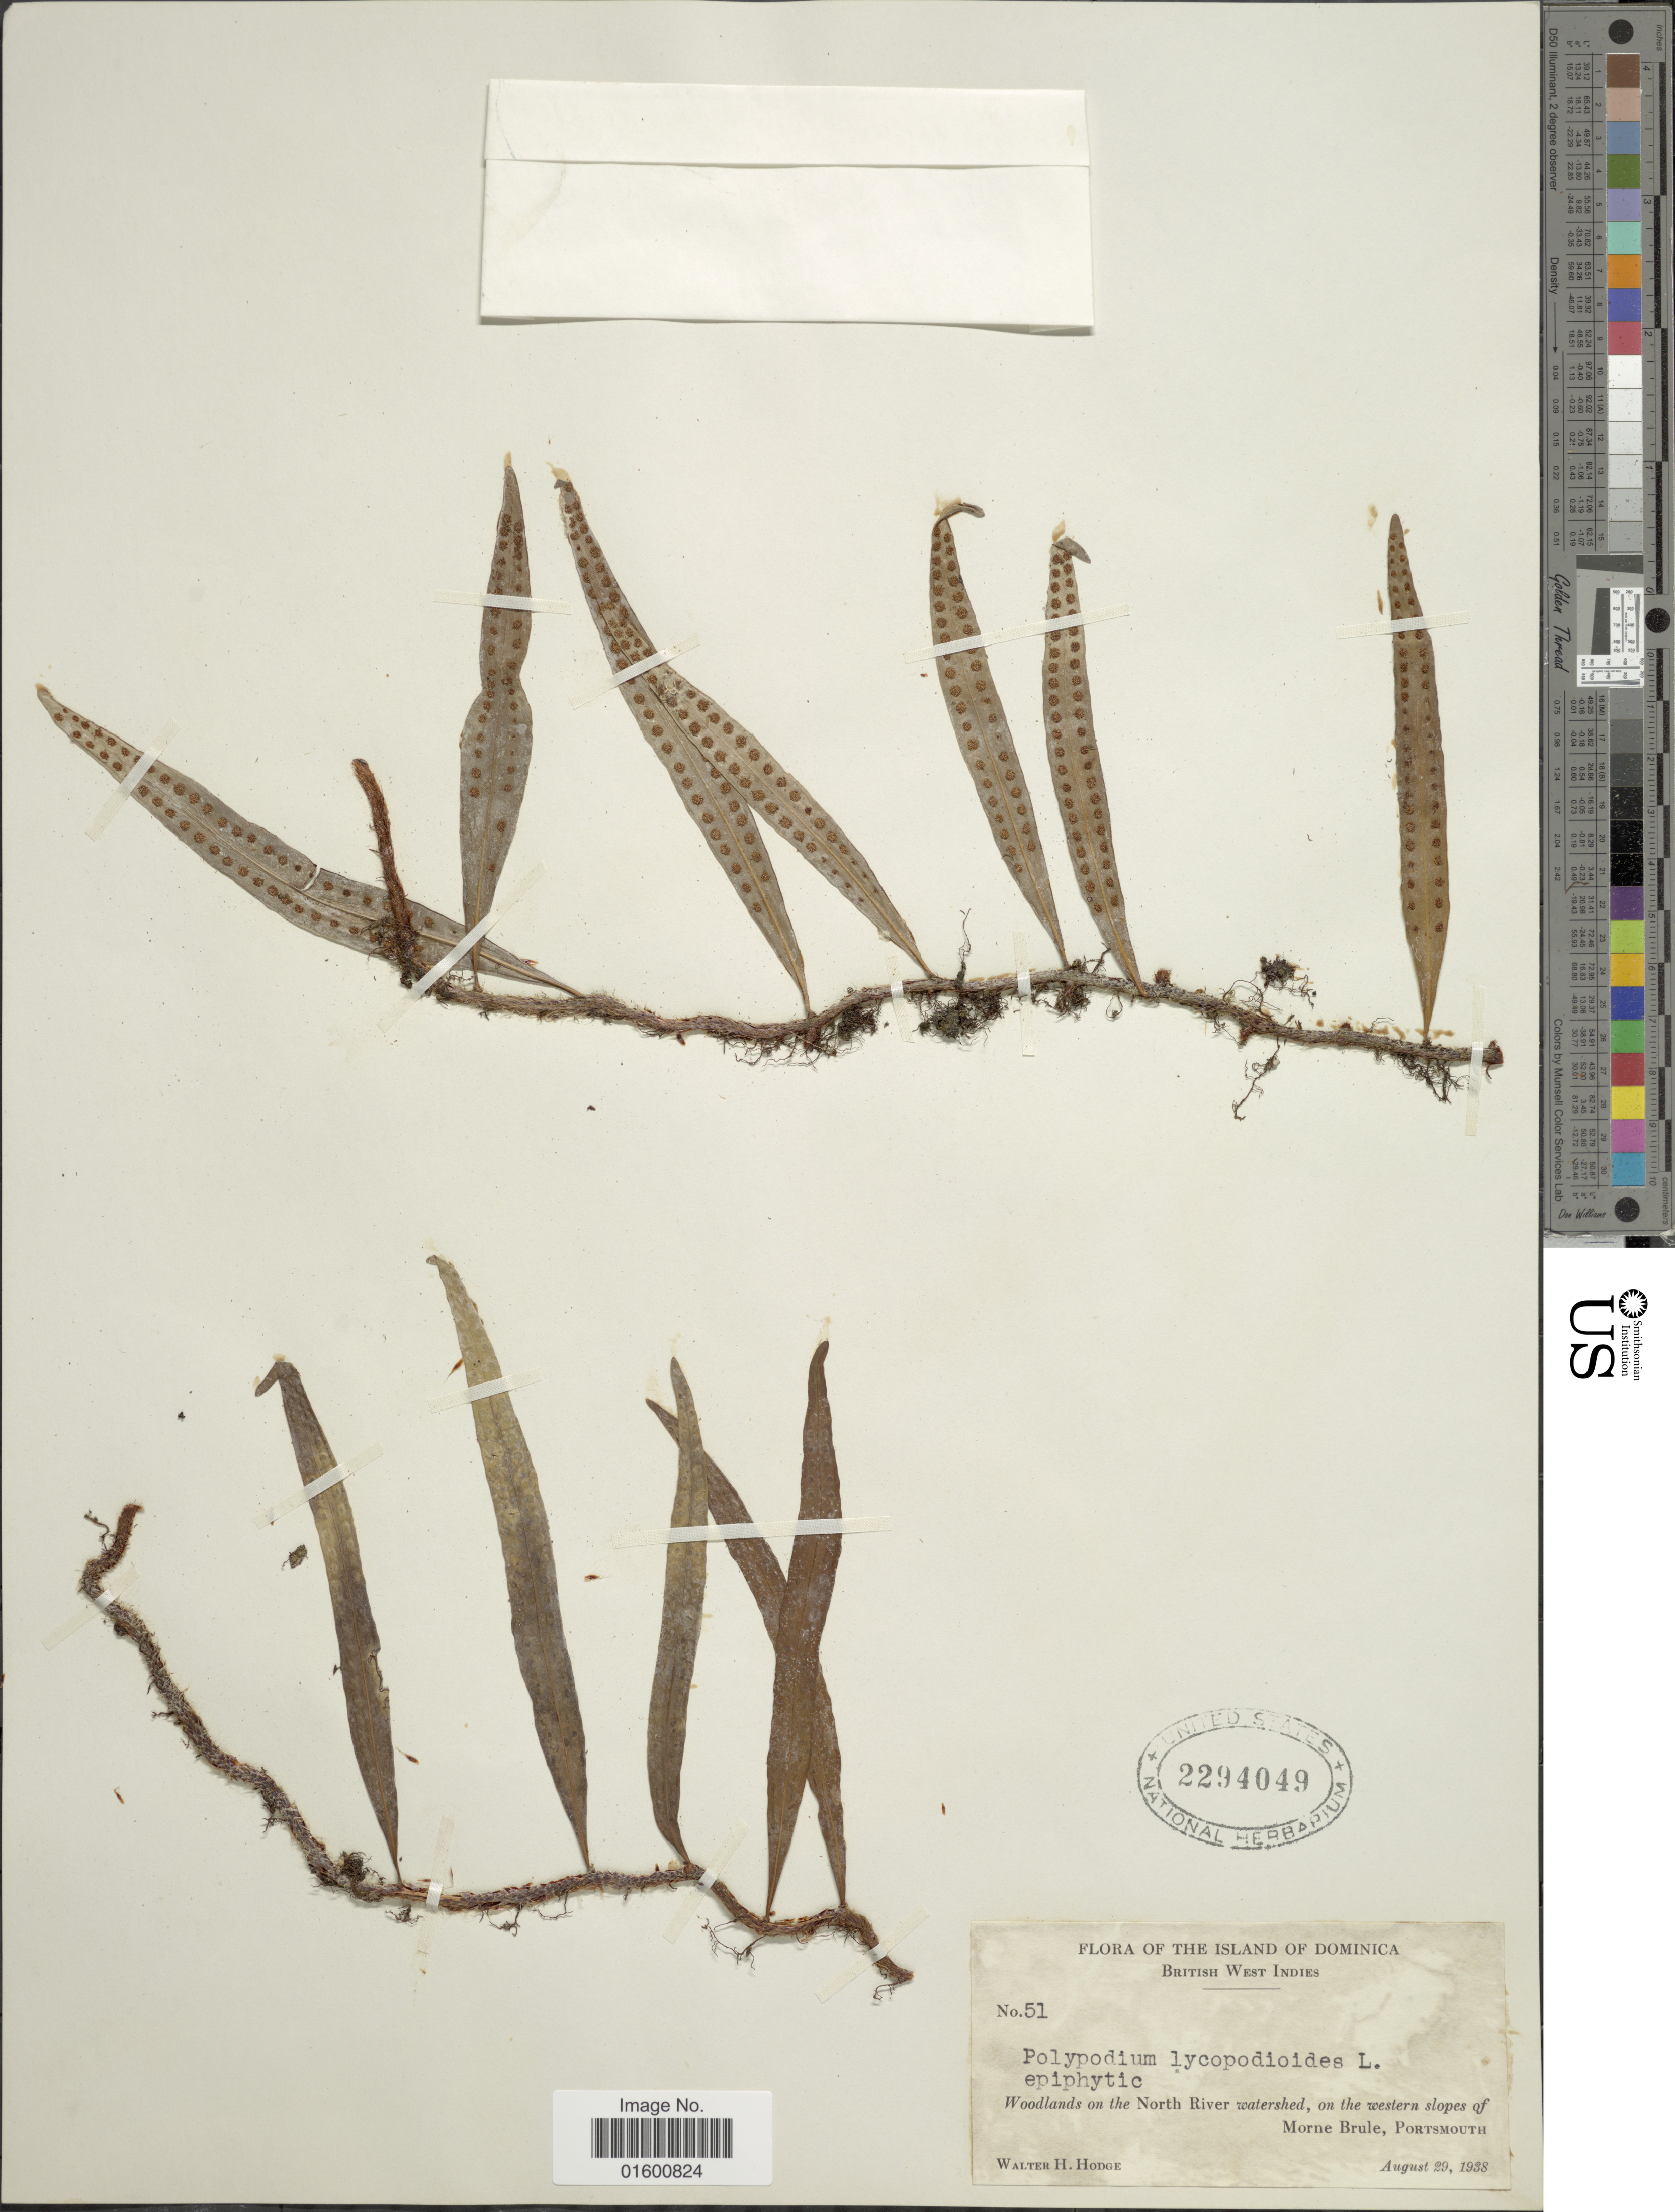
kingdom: Plantae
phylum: Tracheophyta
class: Polypodiopsida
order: Polypodiales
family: Polypodiaceae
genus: Microgramma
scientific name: Microgramma lycopodioides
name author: (L.) Copel.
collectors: W. Hodge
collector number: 51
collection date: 1938-08-29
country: Dominica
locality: Island of Dominica, British West Indies, Woodlands on the North River watershed, on the western slopes of Morne Brule, Portsmouth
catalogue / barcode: US 2294049